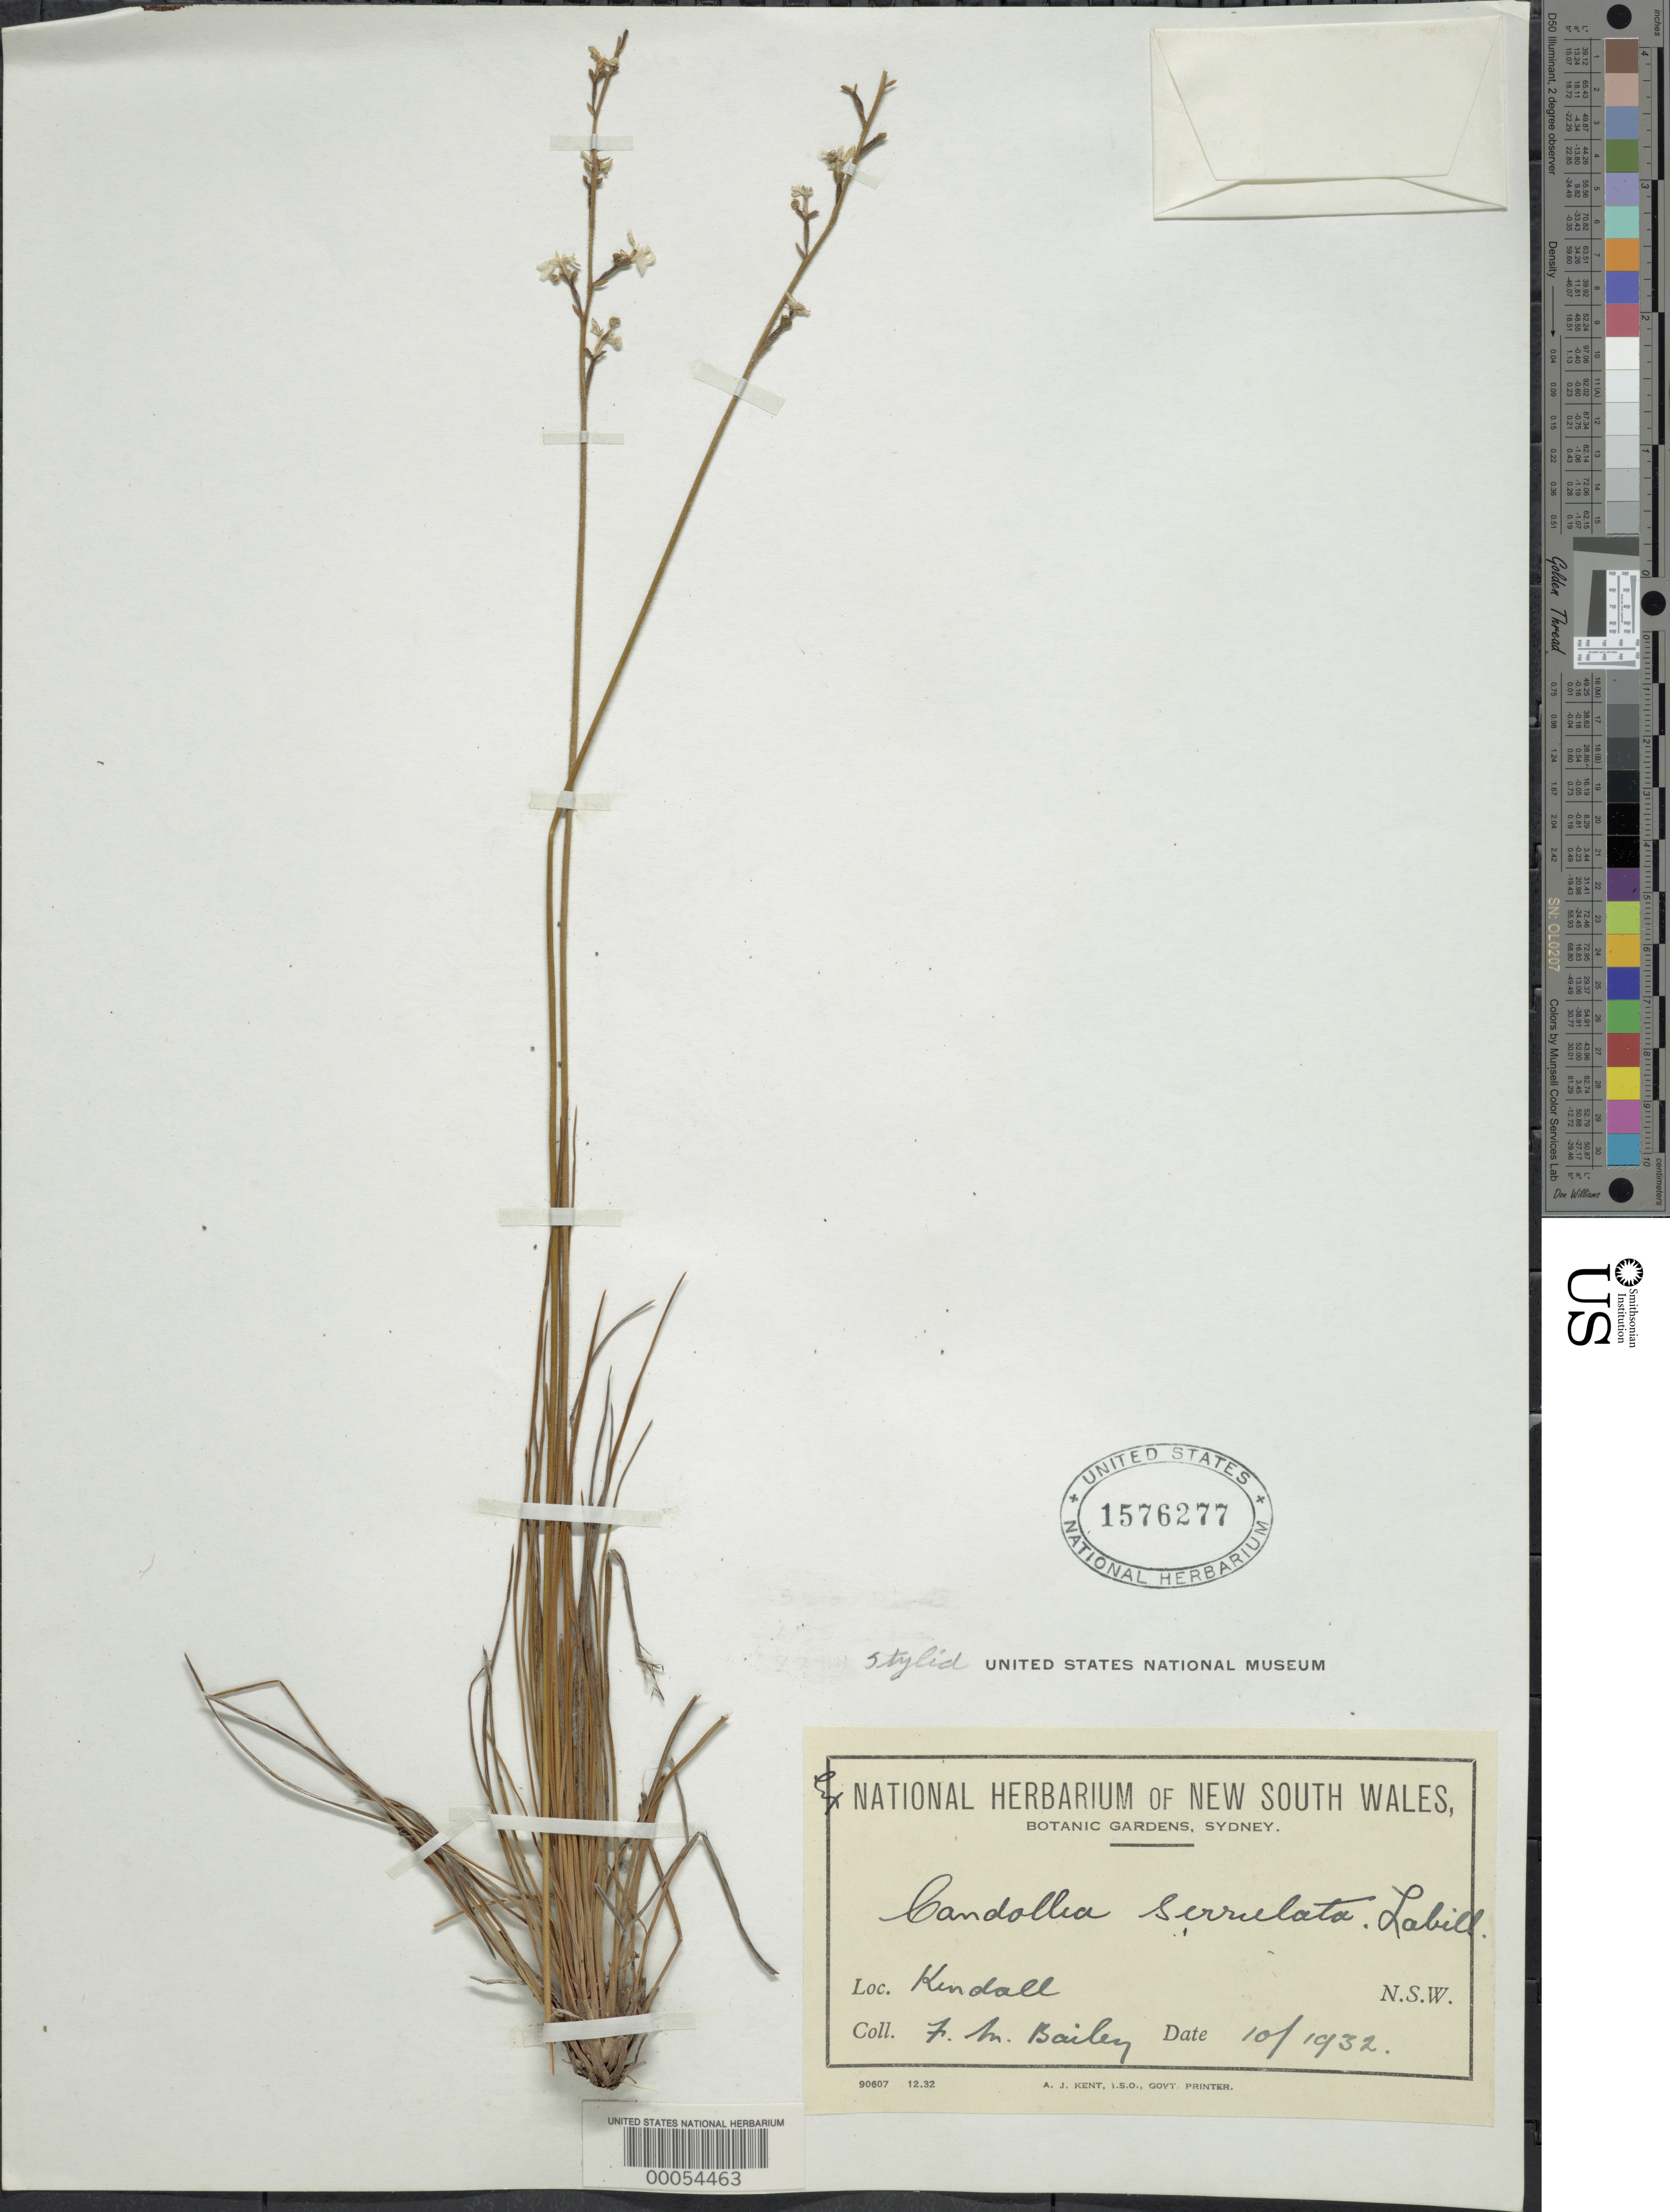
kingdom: Plantae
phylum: Tracheophyta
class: Magnoliopsida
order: Asterales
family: Stylidiaceae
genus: Stylidium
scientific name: Stylidium serrulatum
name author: Rich.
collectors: Bailey, --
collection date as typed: Oct 1932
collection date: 1932-10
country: Australia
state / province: New South Wales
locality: Kendall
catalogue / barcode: US 1576277